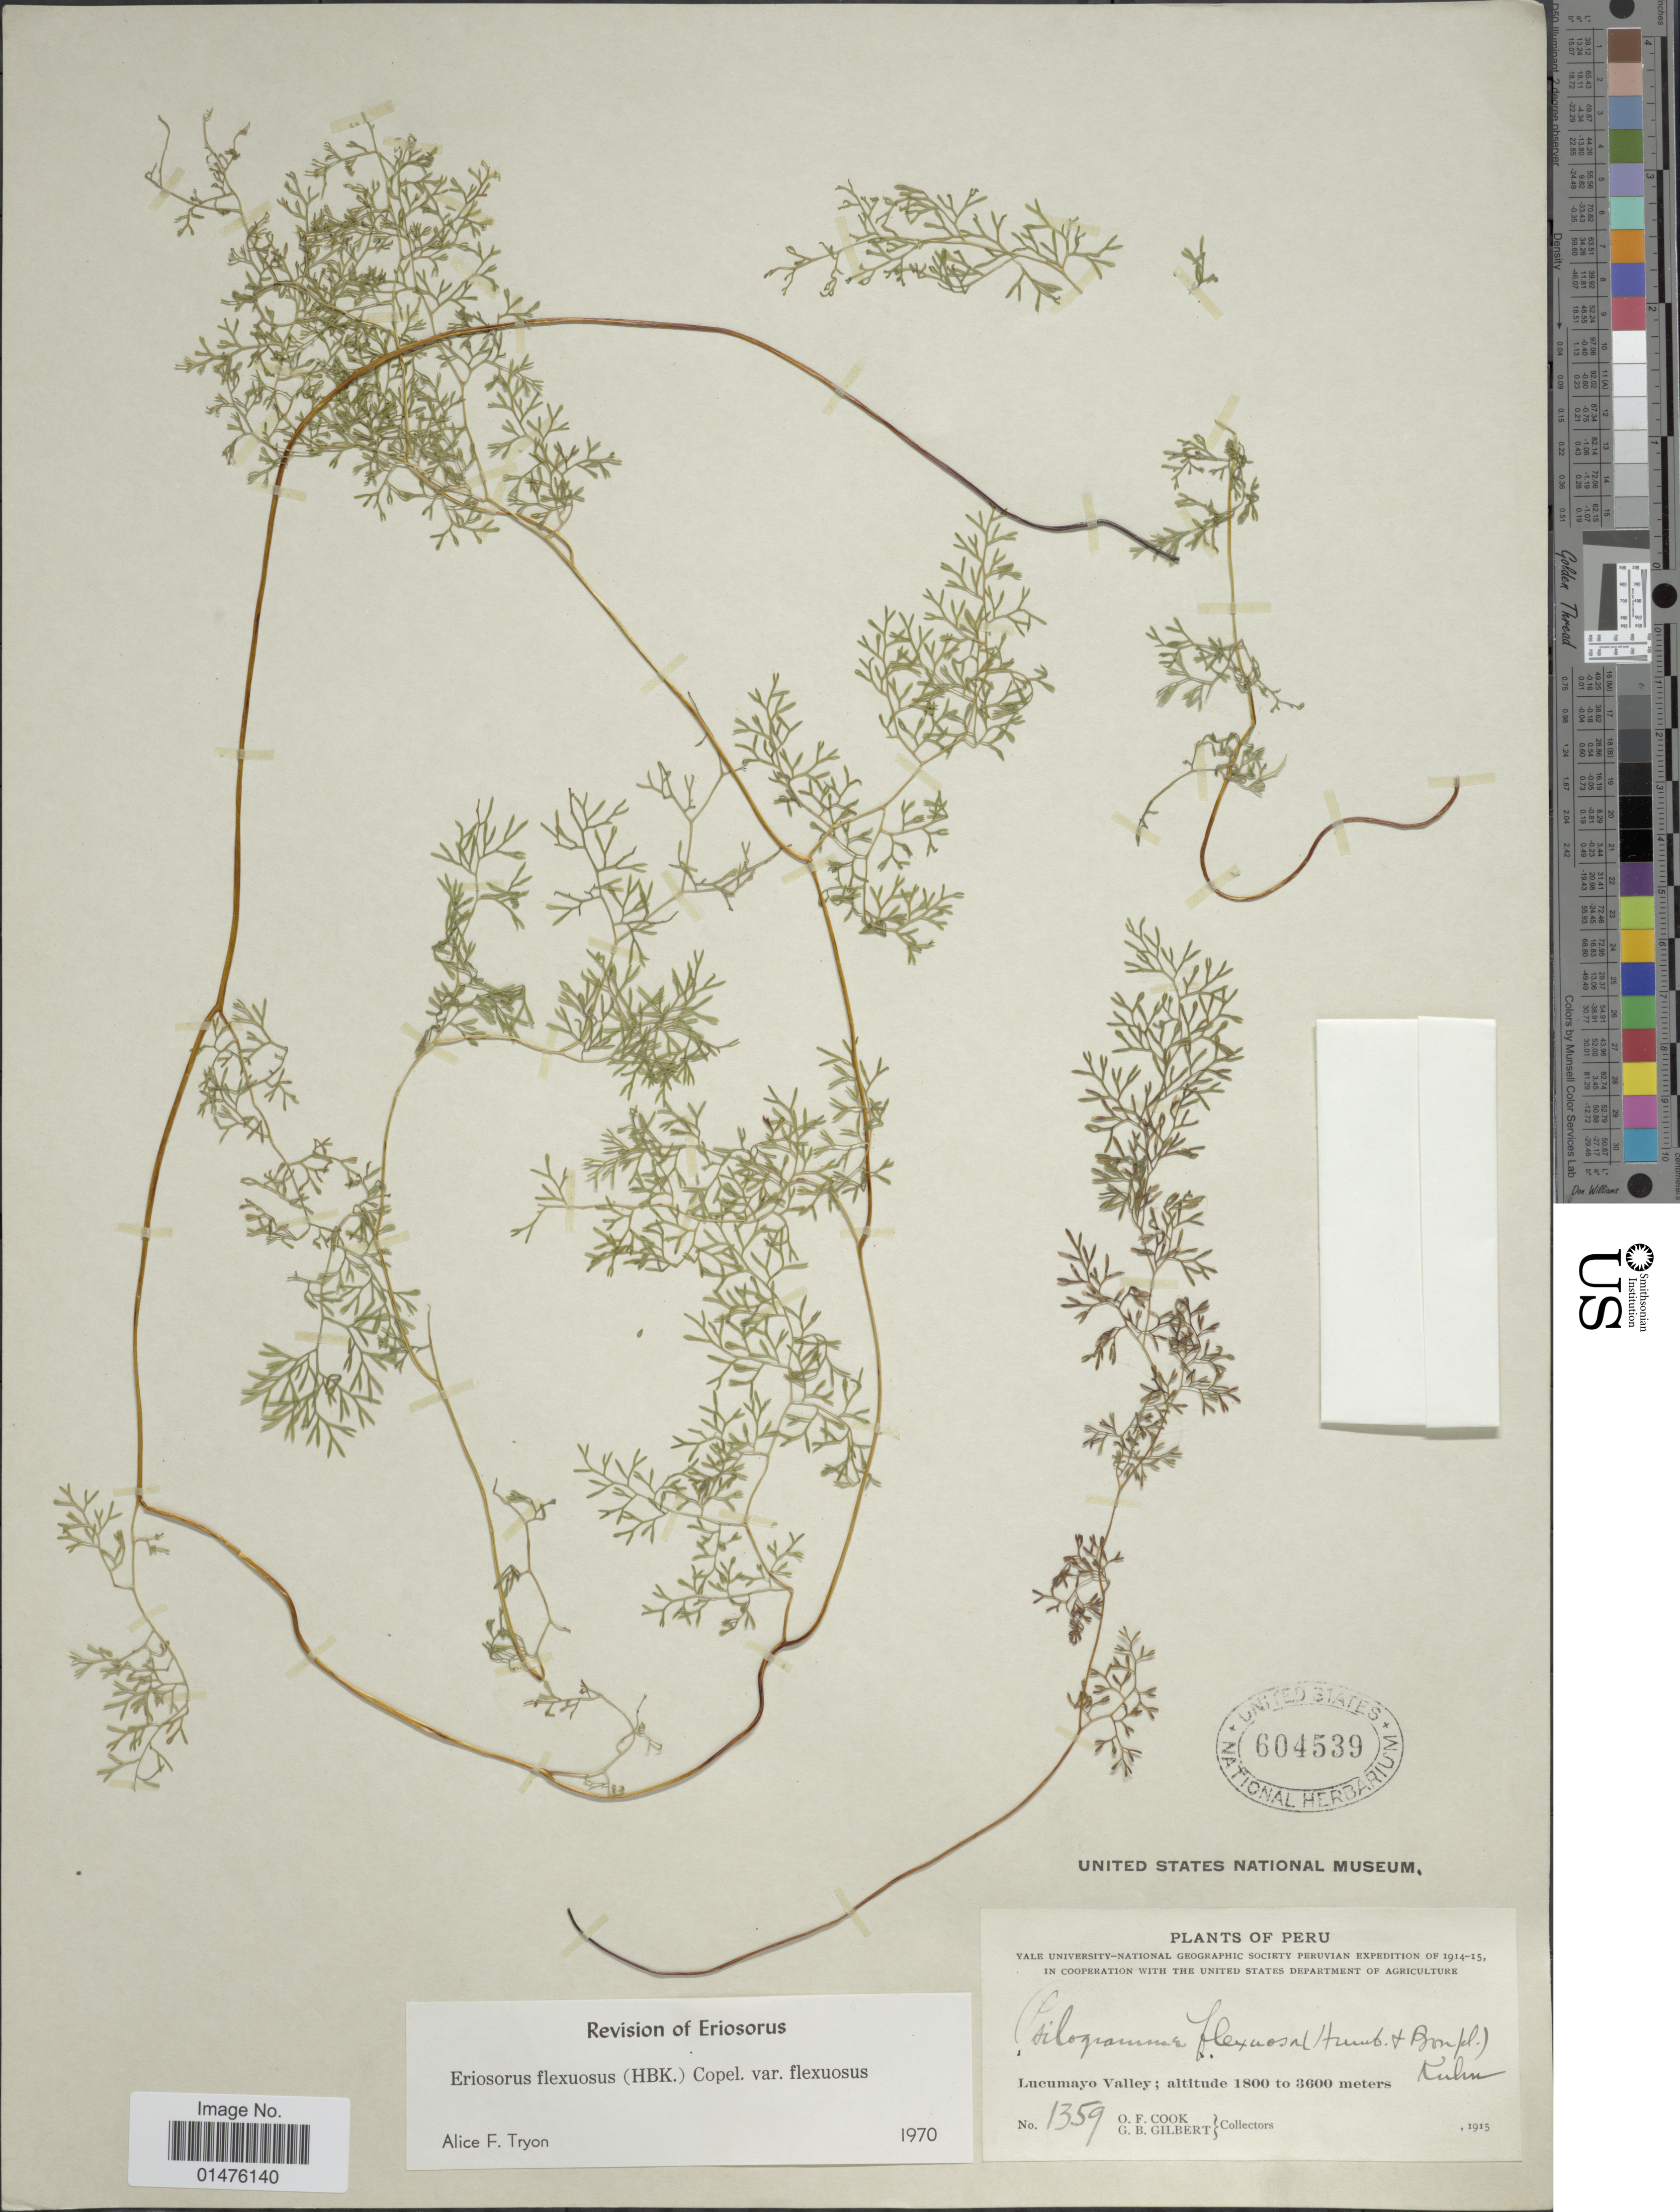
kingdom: Plantae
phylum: Tracheophyta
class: Polypodiopsida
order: Polypodiales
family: Pteridaceae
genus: Jamesonia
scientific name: Jamesonia flexuosa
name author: (Humb. & Bonpl.) Christenh.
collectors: O. F. Cook & G. B. Gilbert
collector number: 1359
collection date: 1915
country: Peru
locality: Lucumayo Valley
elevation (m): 1800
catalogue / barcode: US 604539